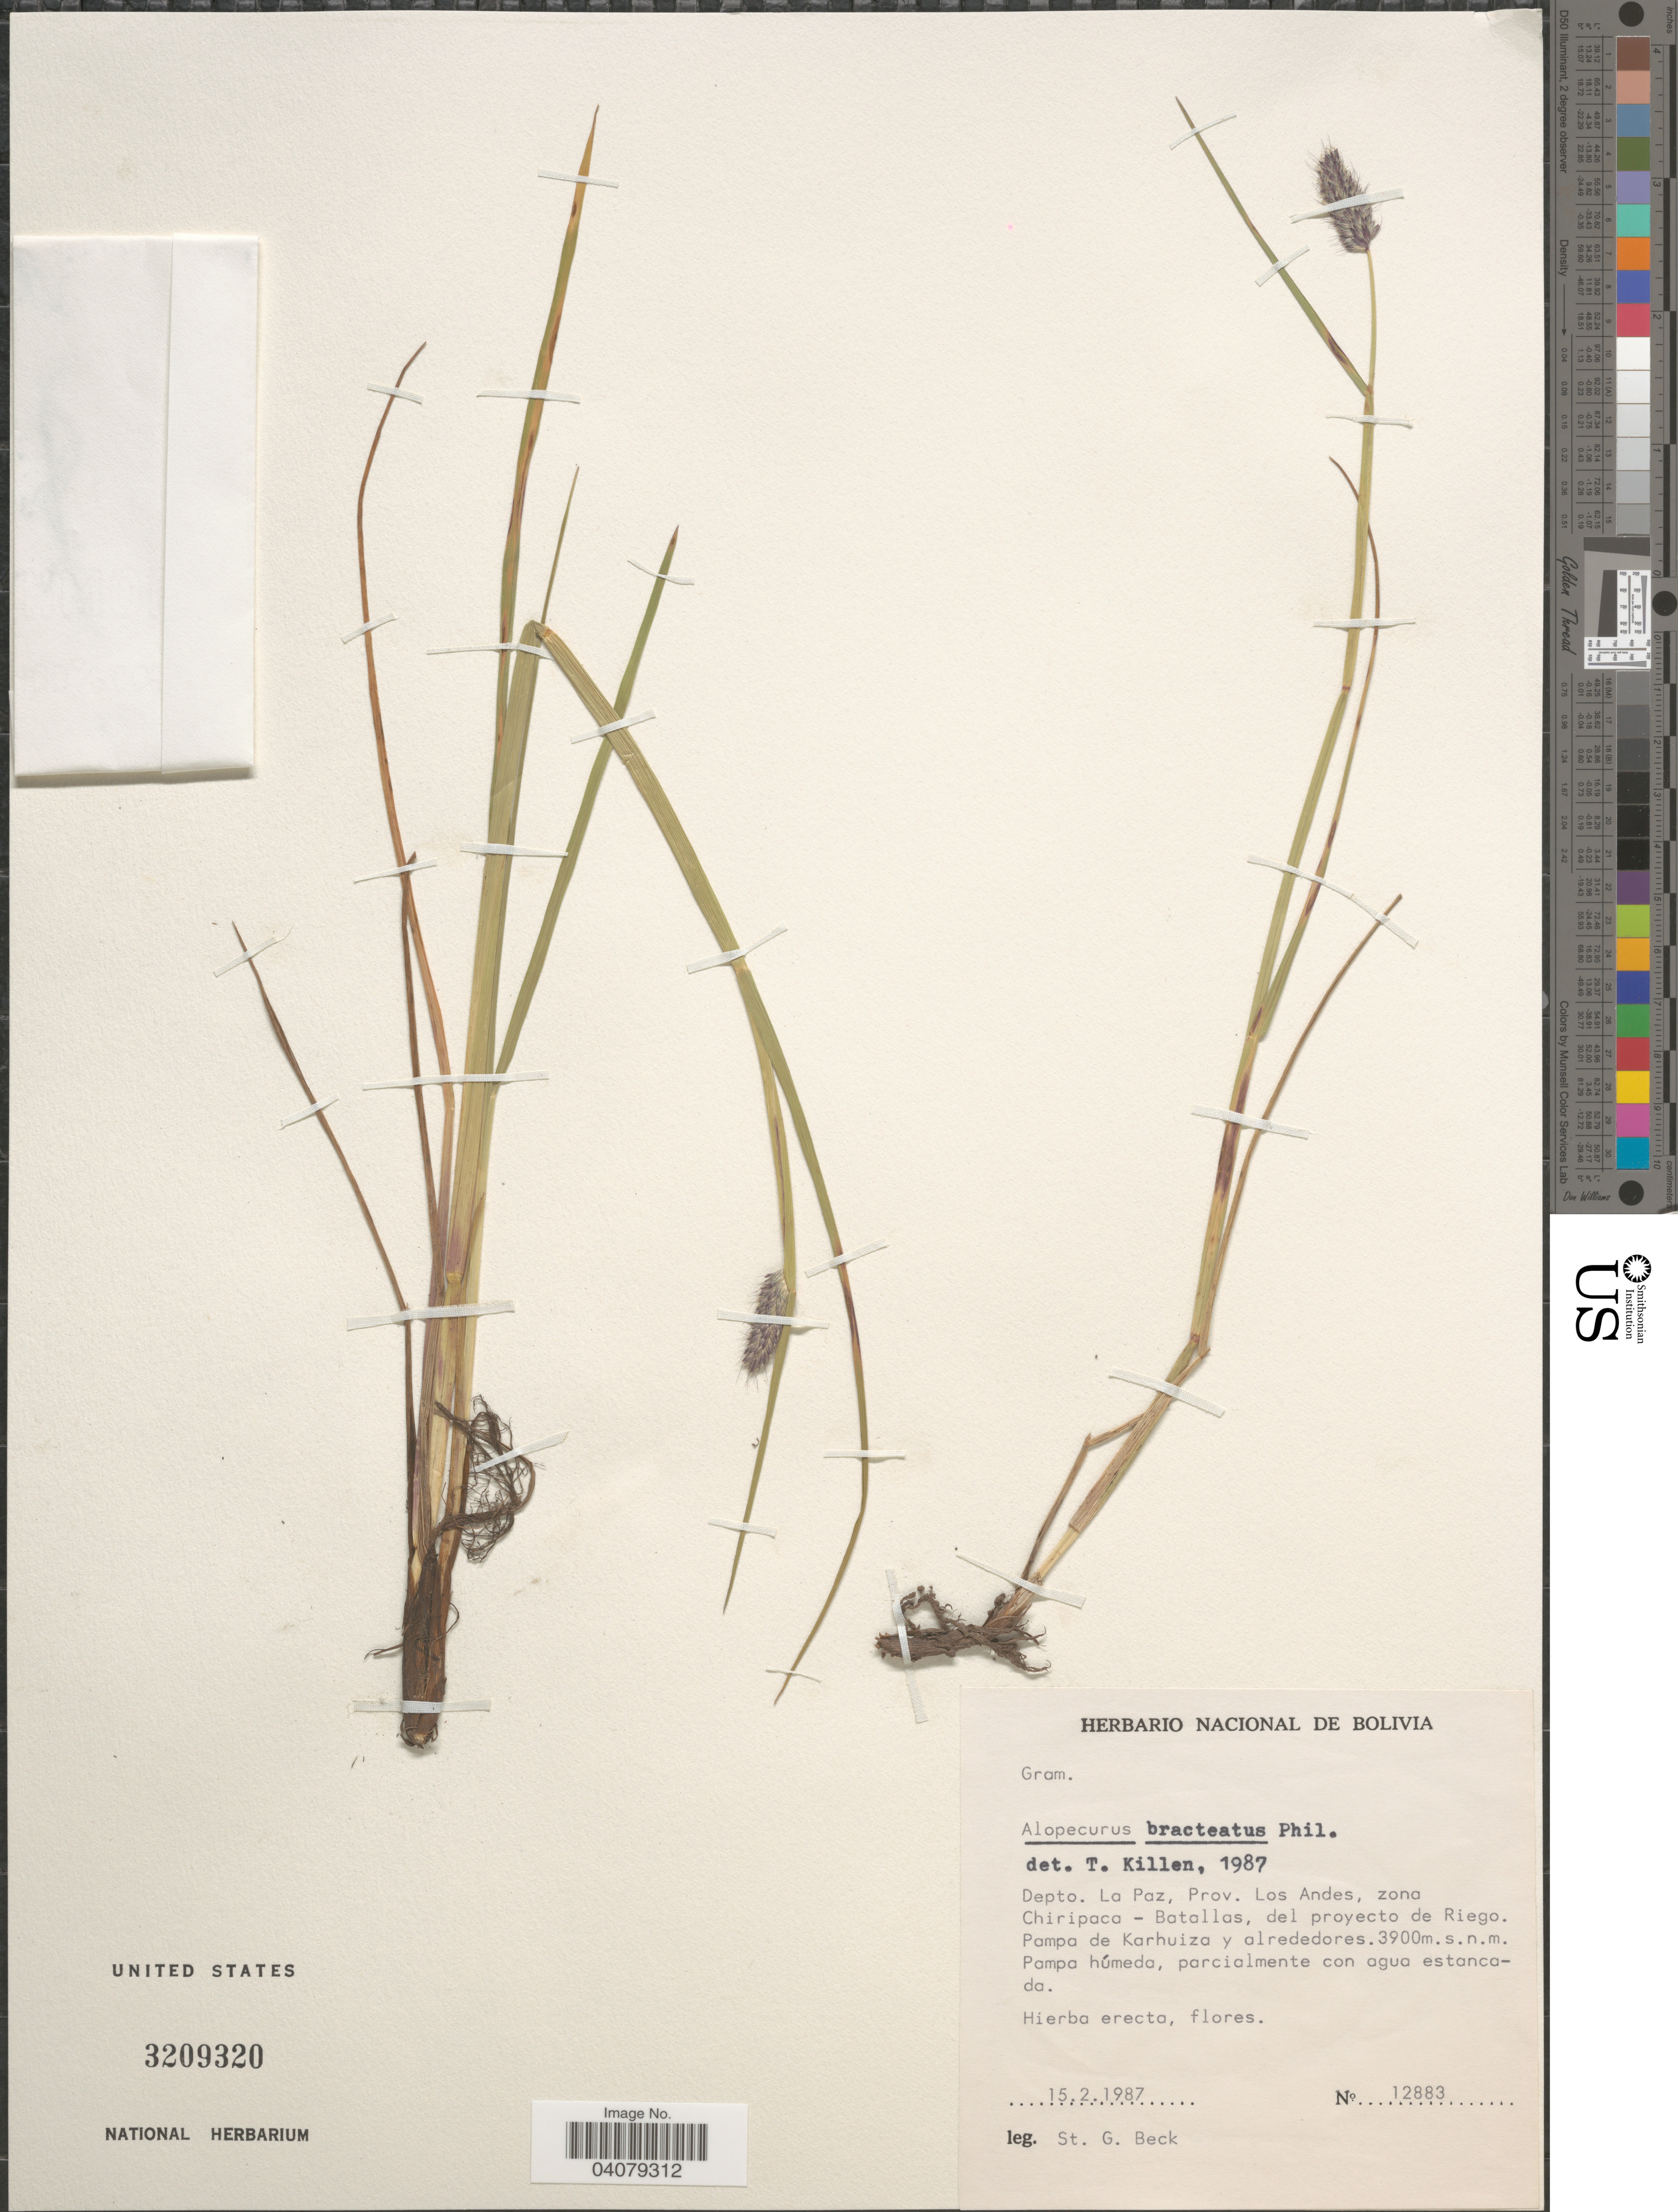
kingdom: Plantae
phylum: Tracheophyta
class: Liliopsida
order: Poales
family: Poaceae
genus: Alopecurus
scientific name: Alopecurus sp.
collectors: S. G. Beck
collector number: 12883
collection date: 1987-02-15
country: Bolivia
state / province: La Paz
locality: Depto. La Paz, Prov. Los Andes, zona Chiripaca - Batallas, del proyecto de Riego. Pampa de Karhuiza y alrededores.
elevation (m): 3900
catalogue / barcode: US 3209320